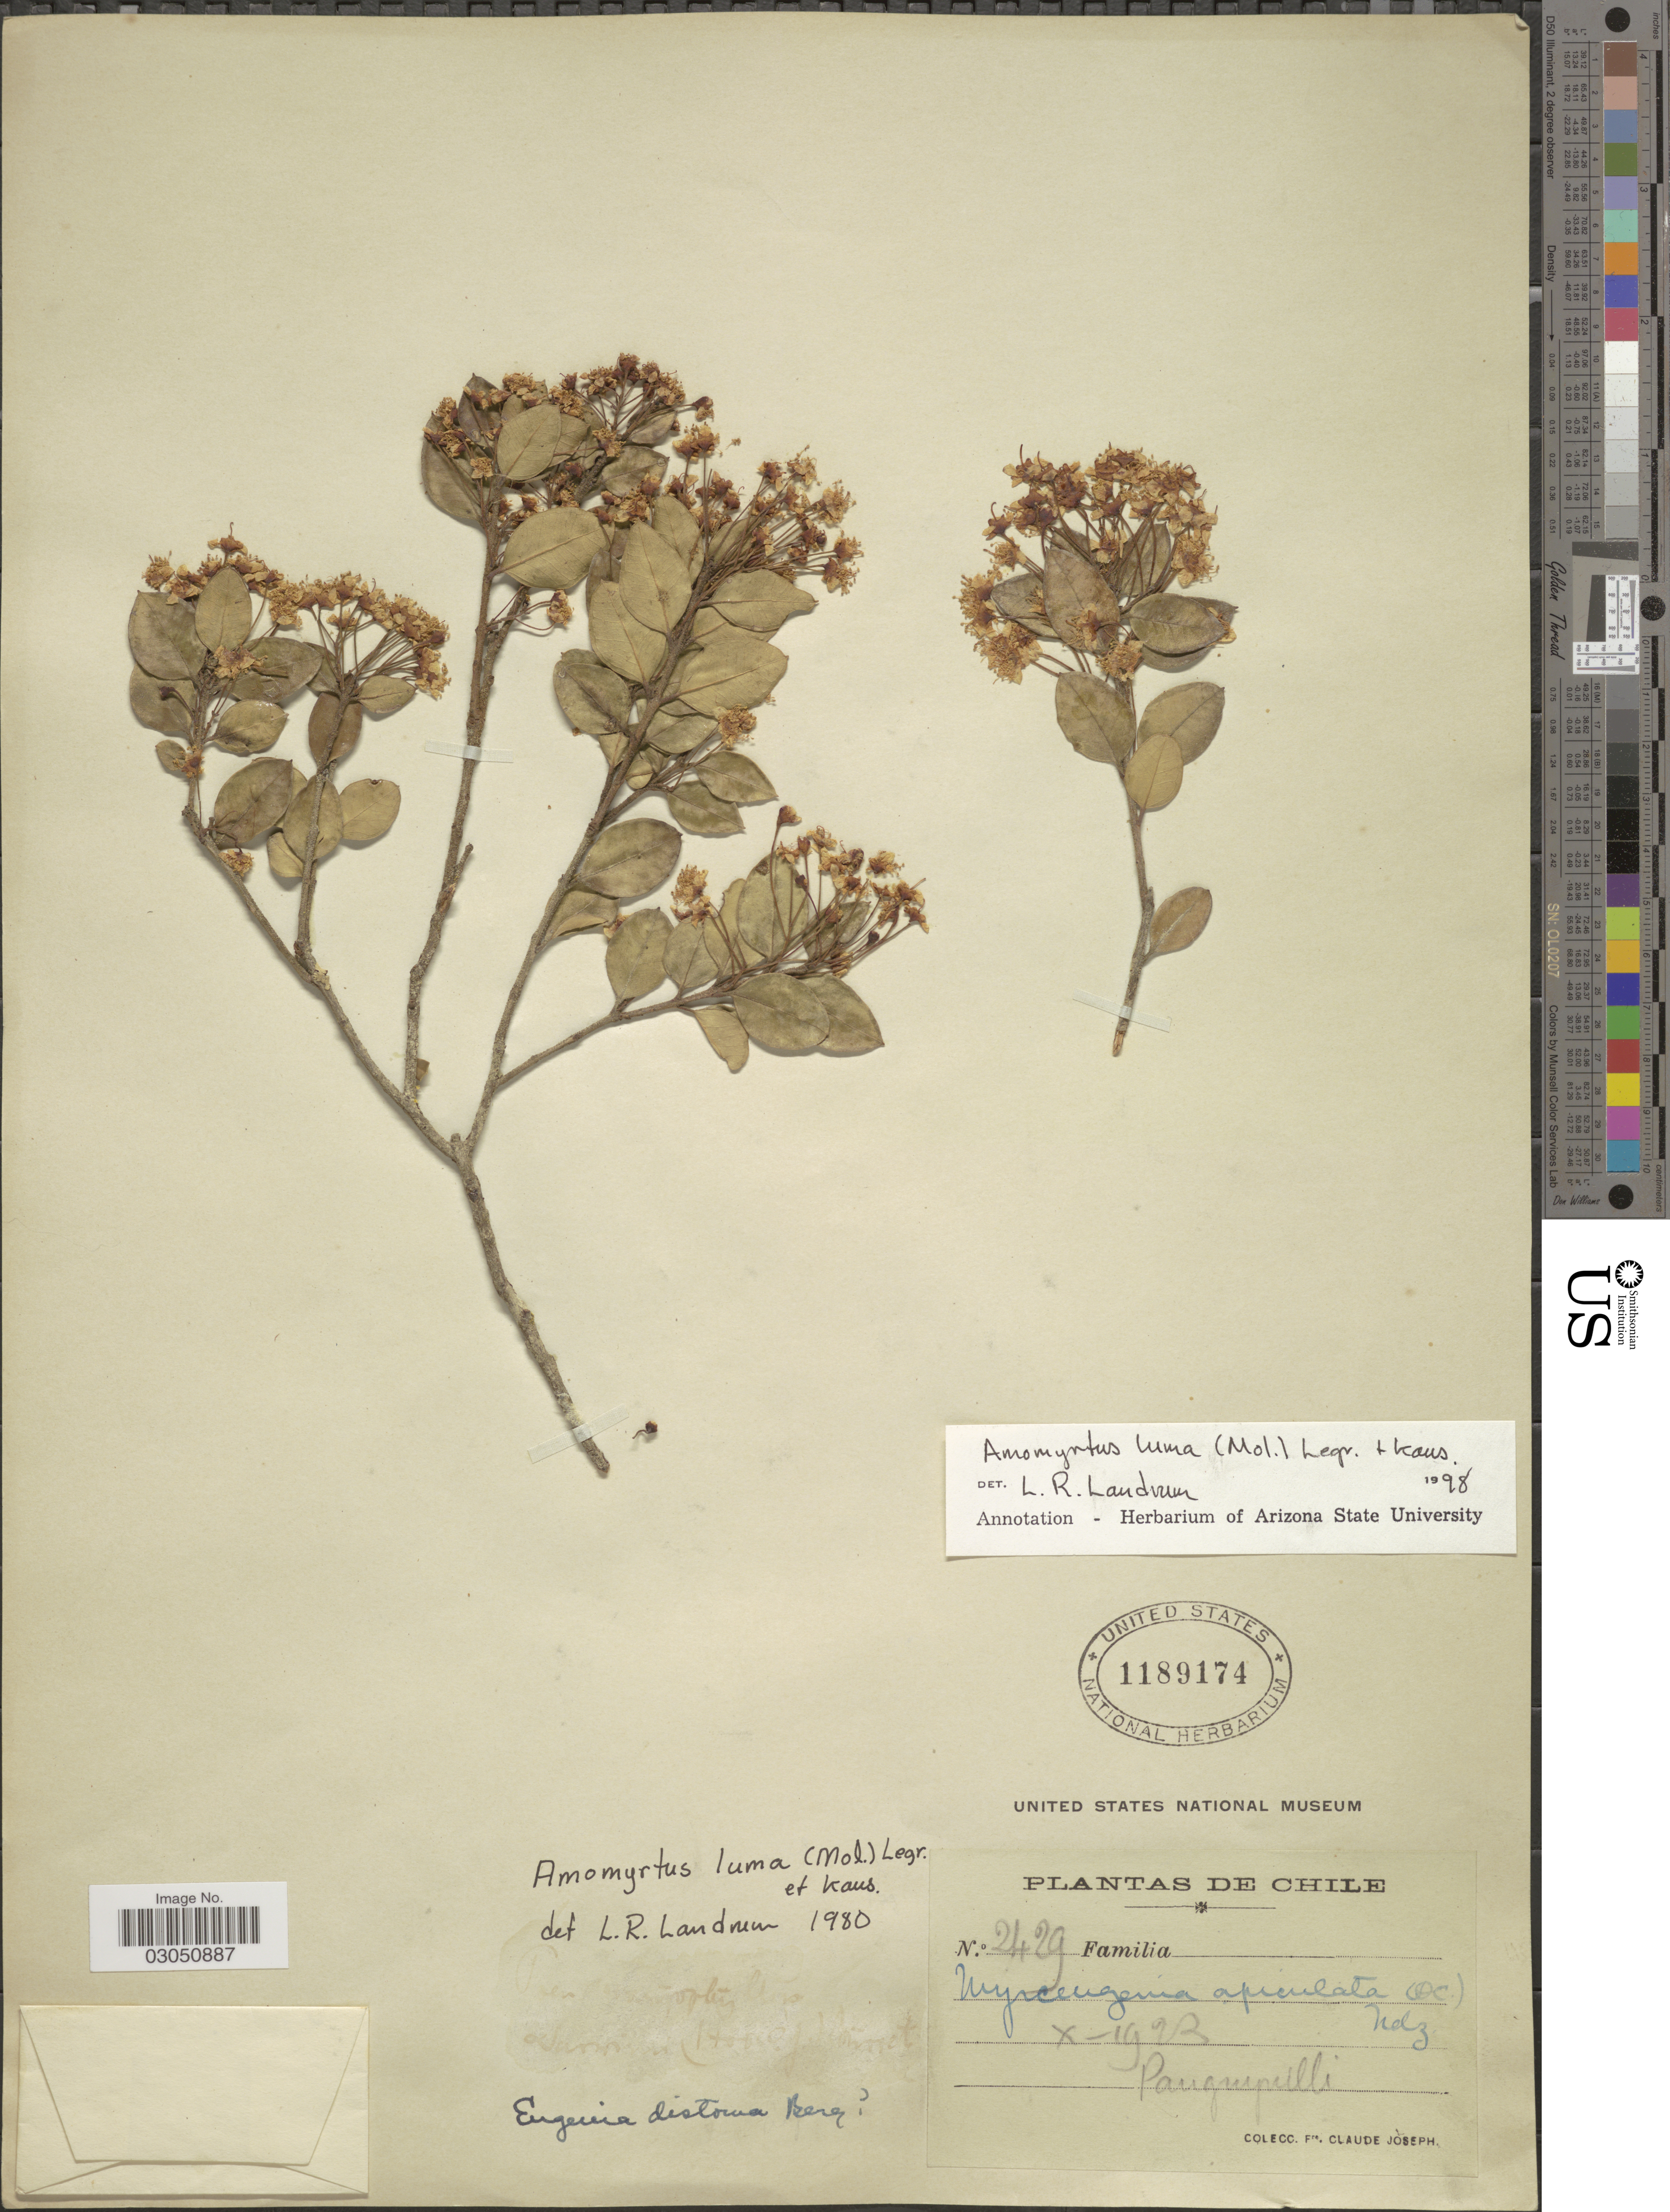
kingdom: Plantae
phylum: Tracheophyta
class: Magnoliopsida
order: Myrtales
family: Myrtaceae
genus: Amomyrtus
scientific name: Amomyrtus luma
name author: (Molina) D. Legrand & Kausel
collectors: Bro. Claude-Joseph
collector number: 2429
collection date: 1923-10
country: Chile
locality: Panguipulli.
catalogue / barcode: US 1189174